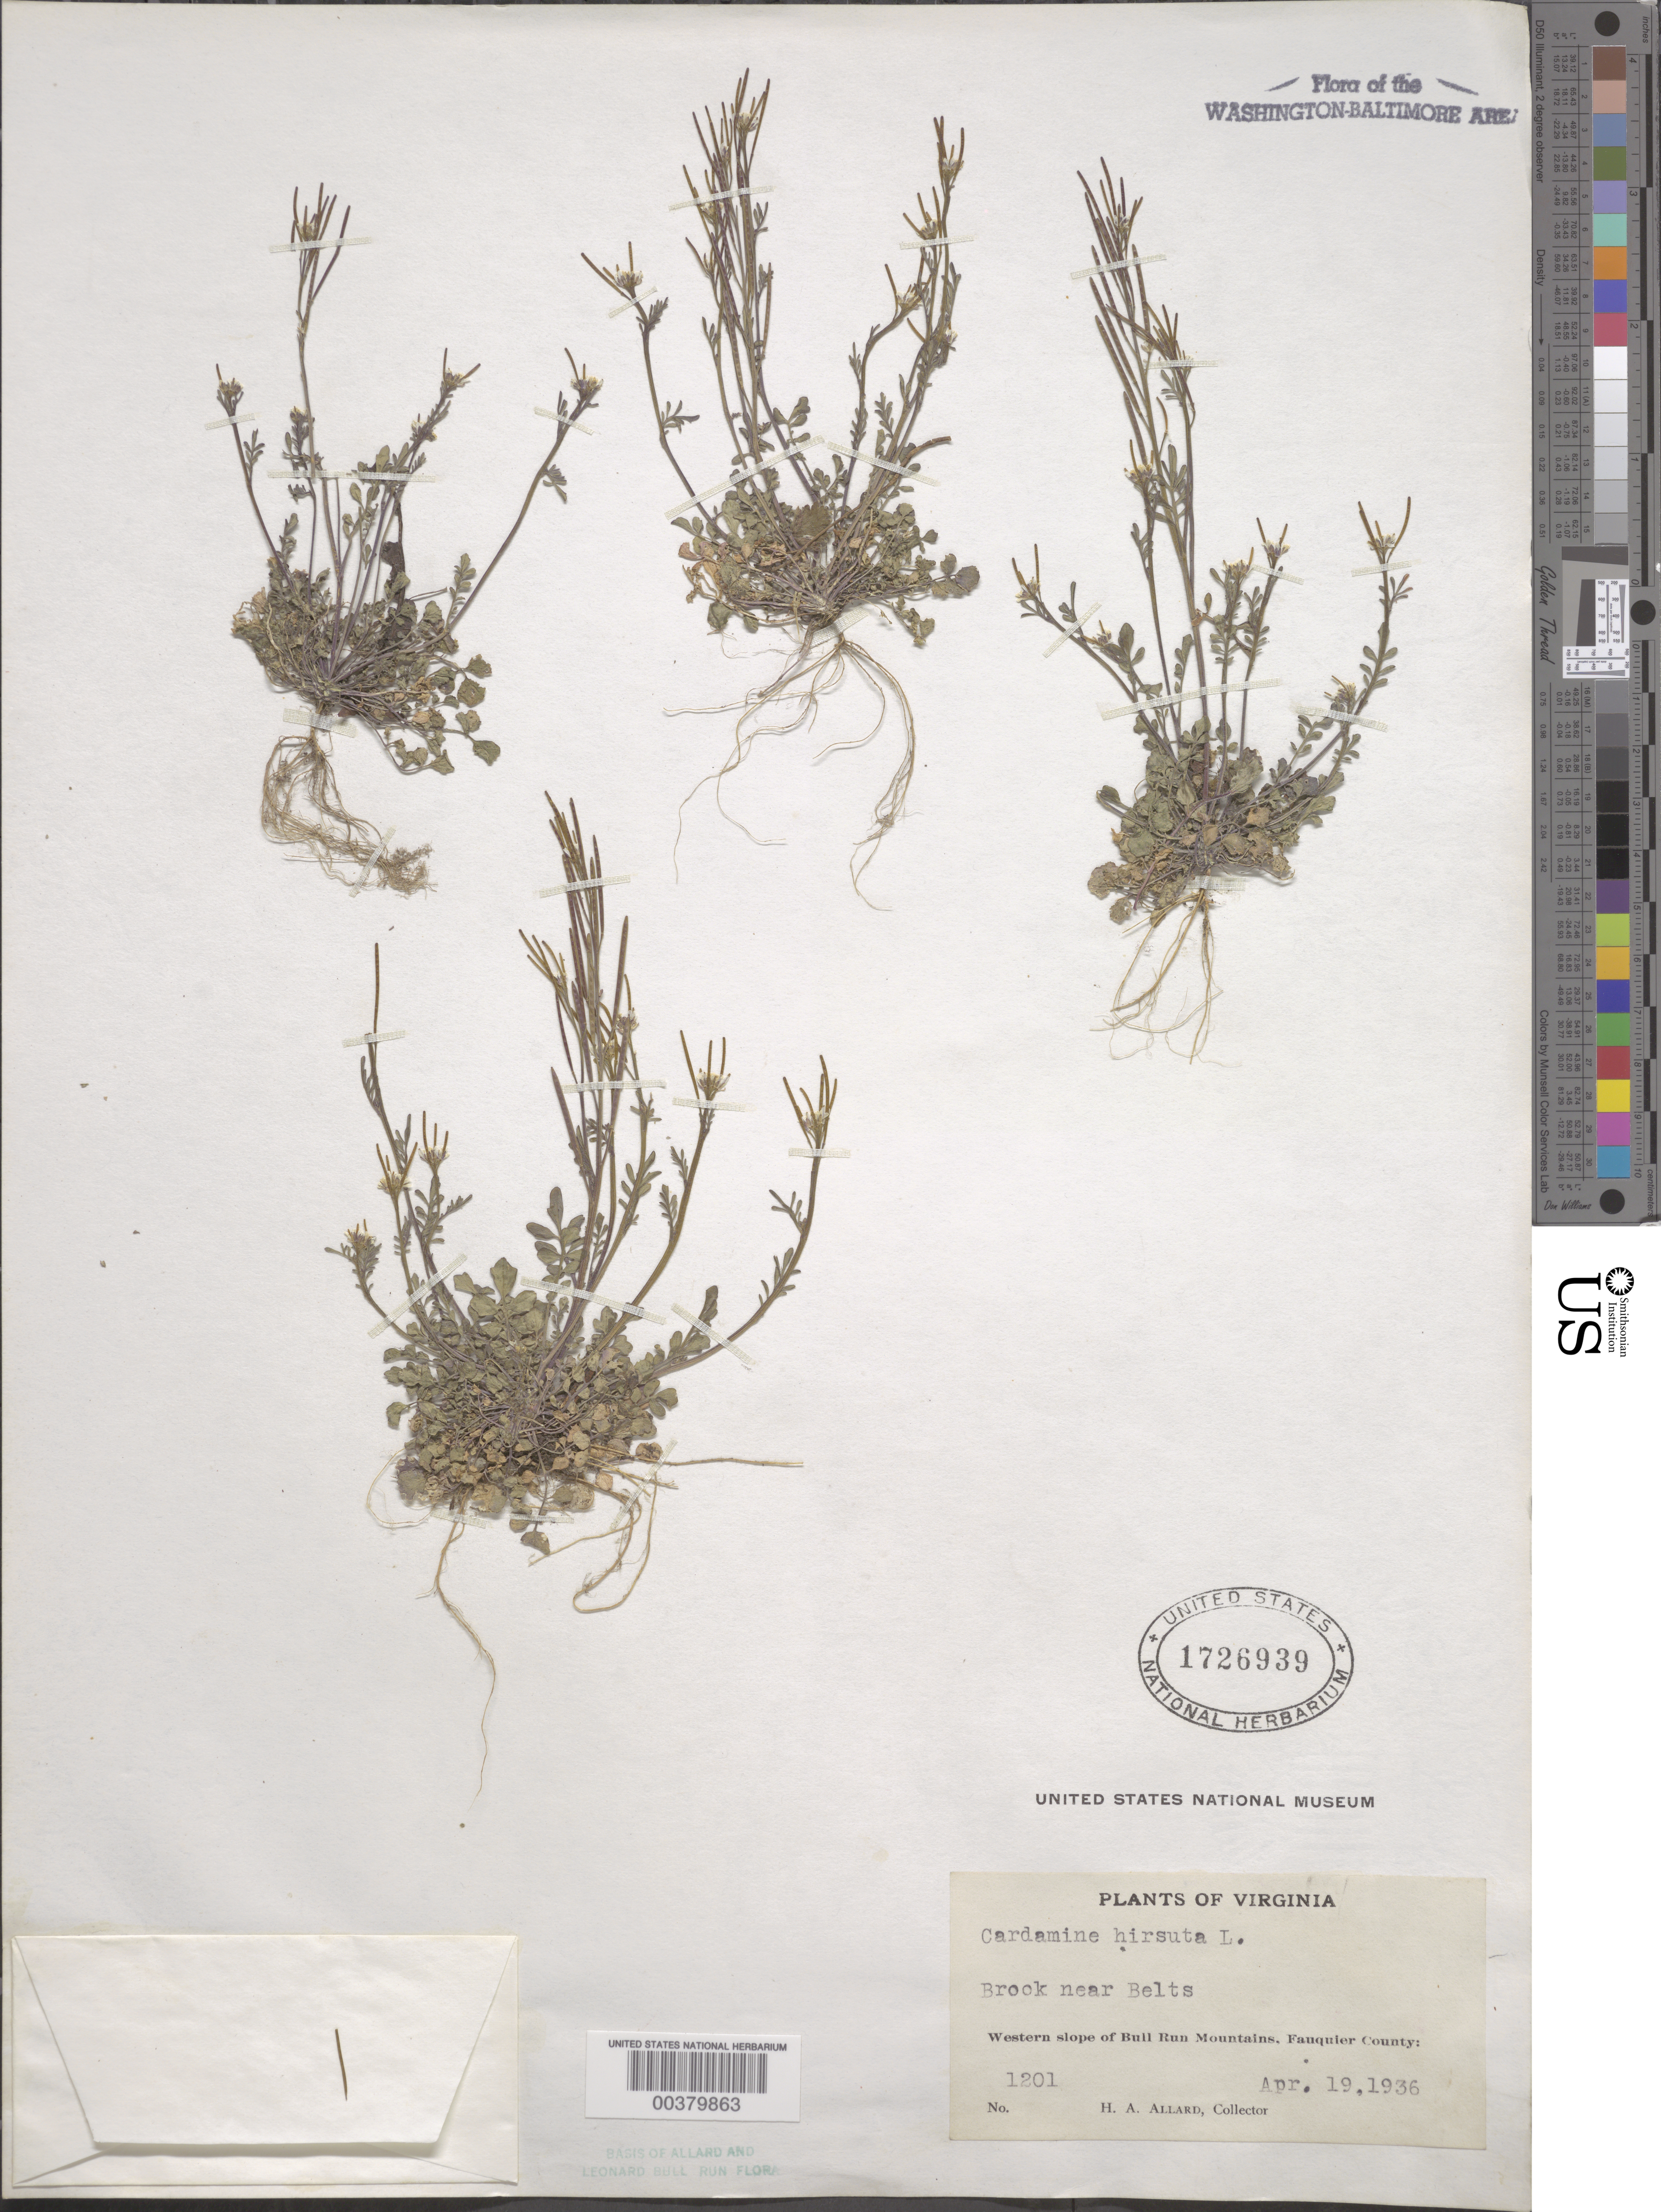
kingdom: Plantae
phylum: Tracheophyta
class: Magnoliopsida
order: Brassicales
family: Brassicaceae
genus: Cardamine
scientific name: Cardamine hirsuta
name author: L.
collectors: H. A. Allard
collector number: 1201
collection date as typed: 19 Apr 1936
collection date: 1936-04-19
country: United States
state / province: Virginia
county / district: Fauquier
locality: Belts vicinity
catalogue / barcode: US 1726939